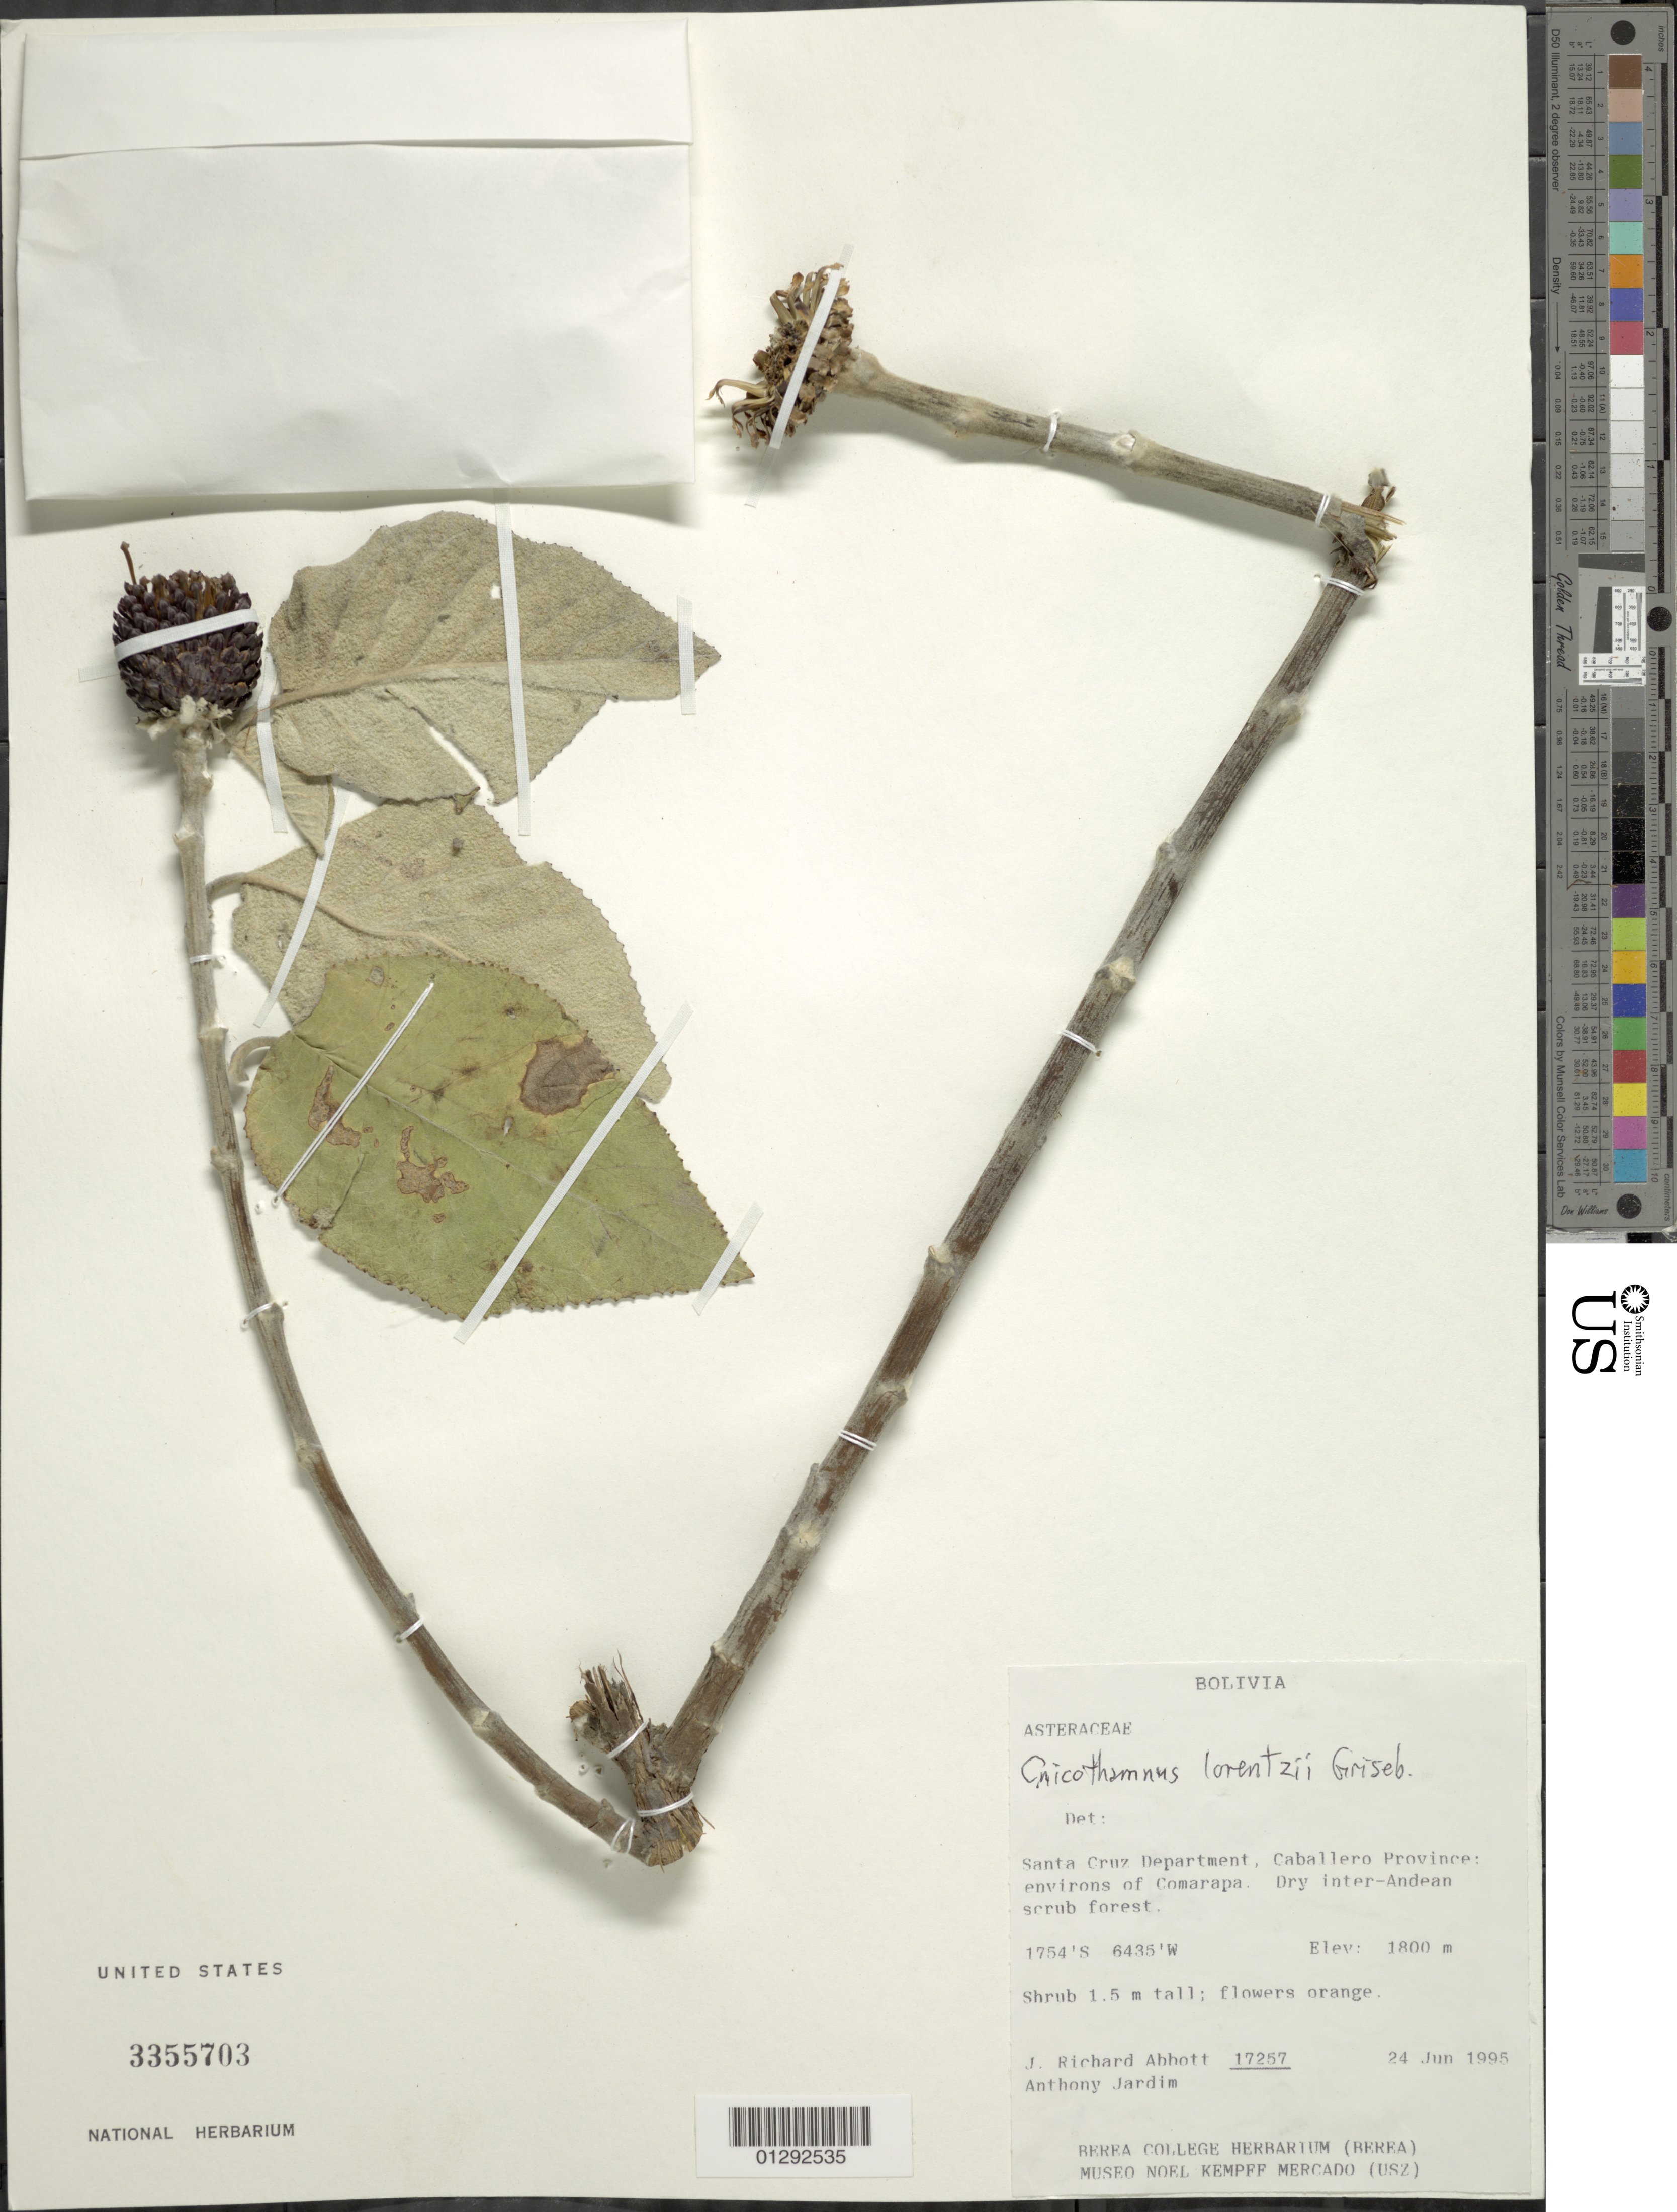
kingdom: Plantae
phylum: Tracheophyta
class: Magnoliopsida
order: Asterales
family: Asteraceae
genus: Cnicothamnus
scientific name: Cnicothamnus lorentzii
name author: Griseb.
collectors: J. R. Abbott & A. Jardim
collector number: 17257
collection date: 1995-06-24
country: Bolivia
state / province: Santa Cruz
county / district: Caballero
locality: Enirons of Comarapa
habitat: dry inter-Andean scrub forest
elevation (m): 1800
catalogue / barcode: US 3355703